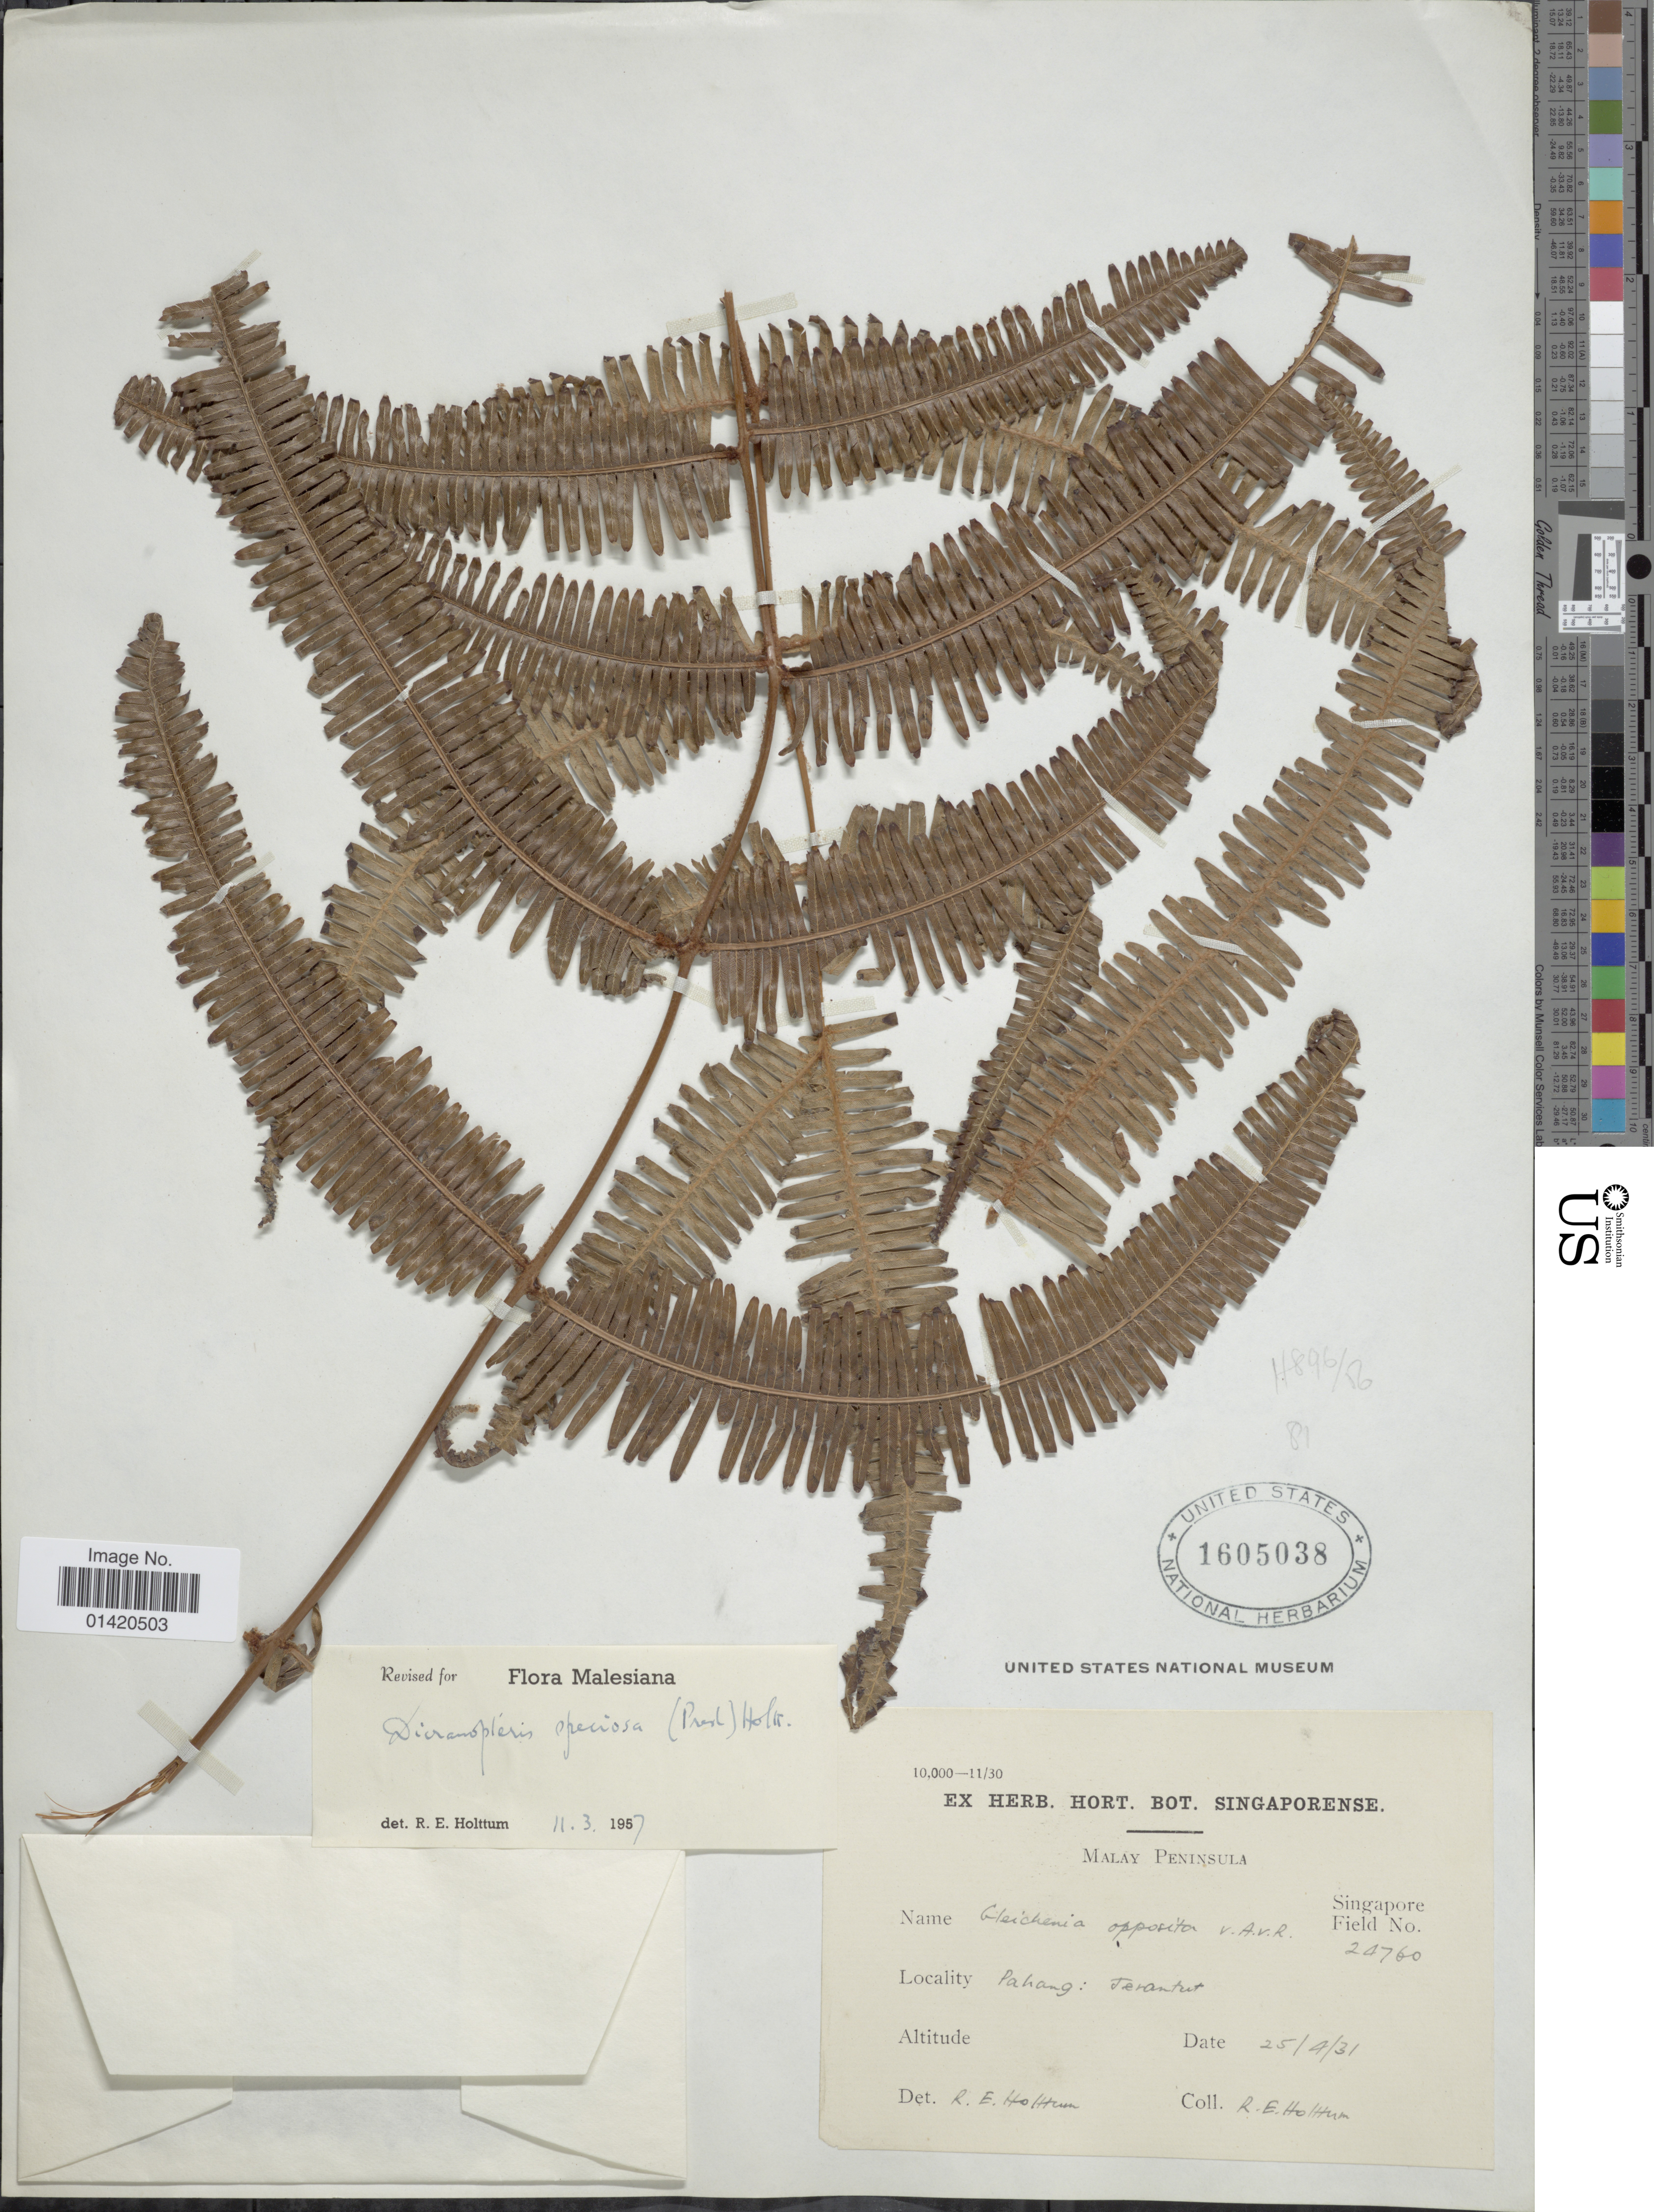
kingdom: Plantae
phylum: Tracheophyta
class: Polypodiopsida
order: Gleicheniales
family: Gleicheniaceae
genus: Dicranopteris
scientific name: Dicranopteris speciosa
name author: (C. Presl) Holttum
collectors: R. E. Holttum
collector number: Singapore Field 24760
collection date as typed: Transcribed d/m/y: 25/4/31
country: Malaysia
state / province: Pahang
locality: Malay Peninsula, Tera [illegible text]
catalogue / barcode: US 1605038